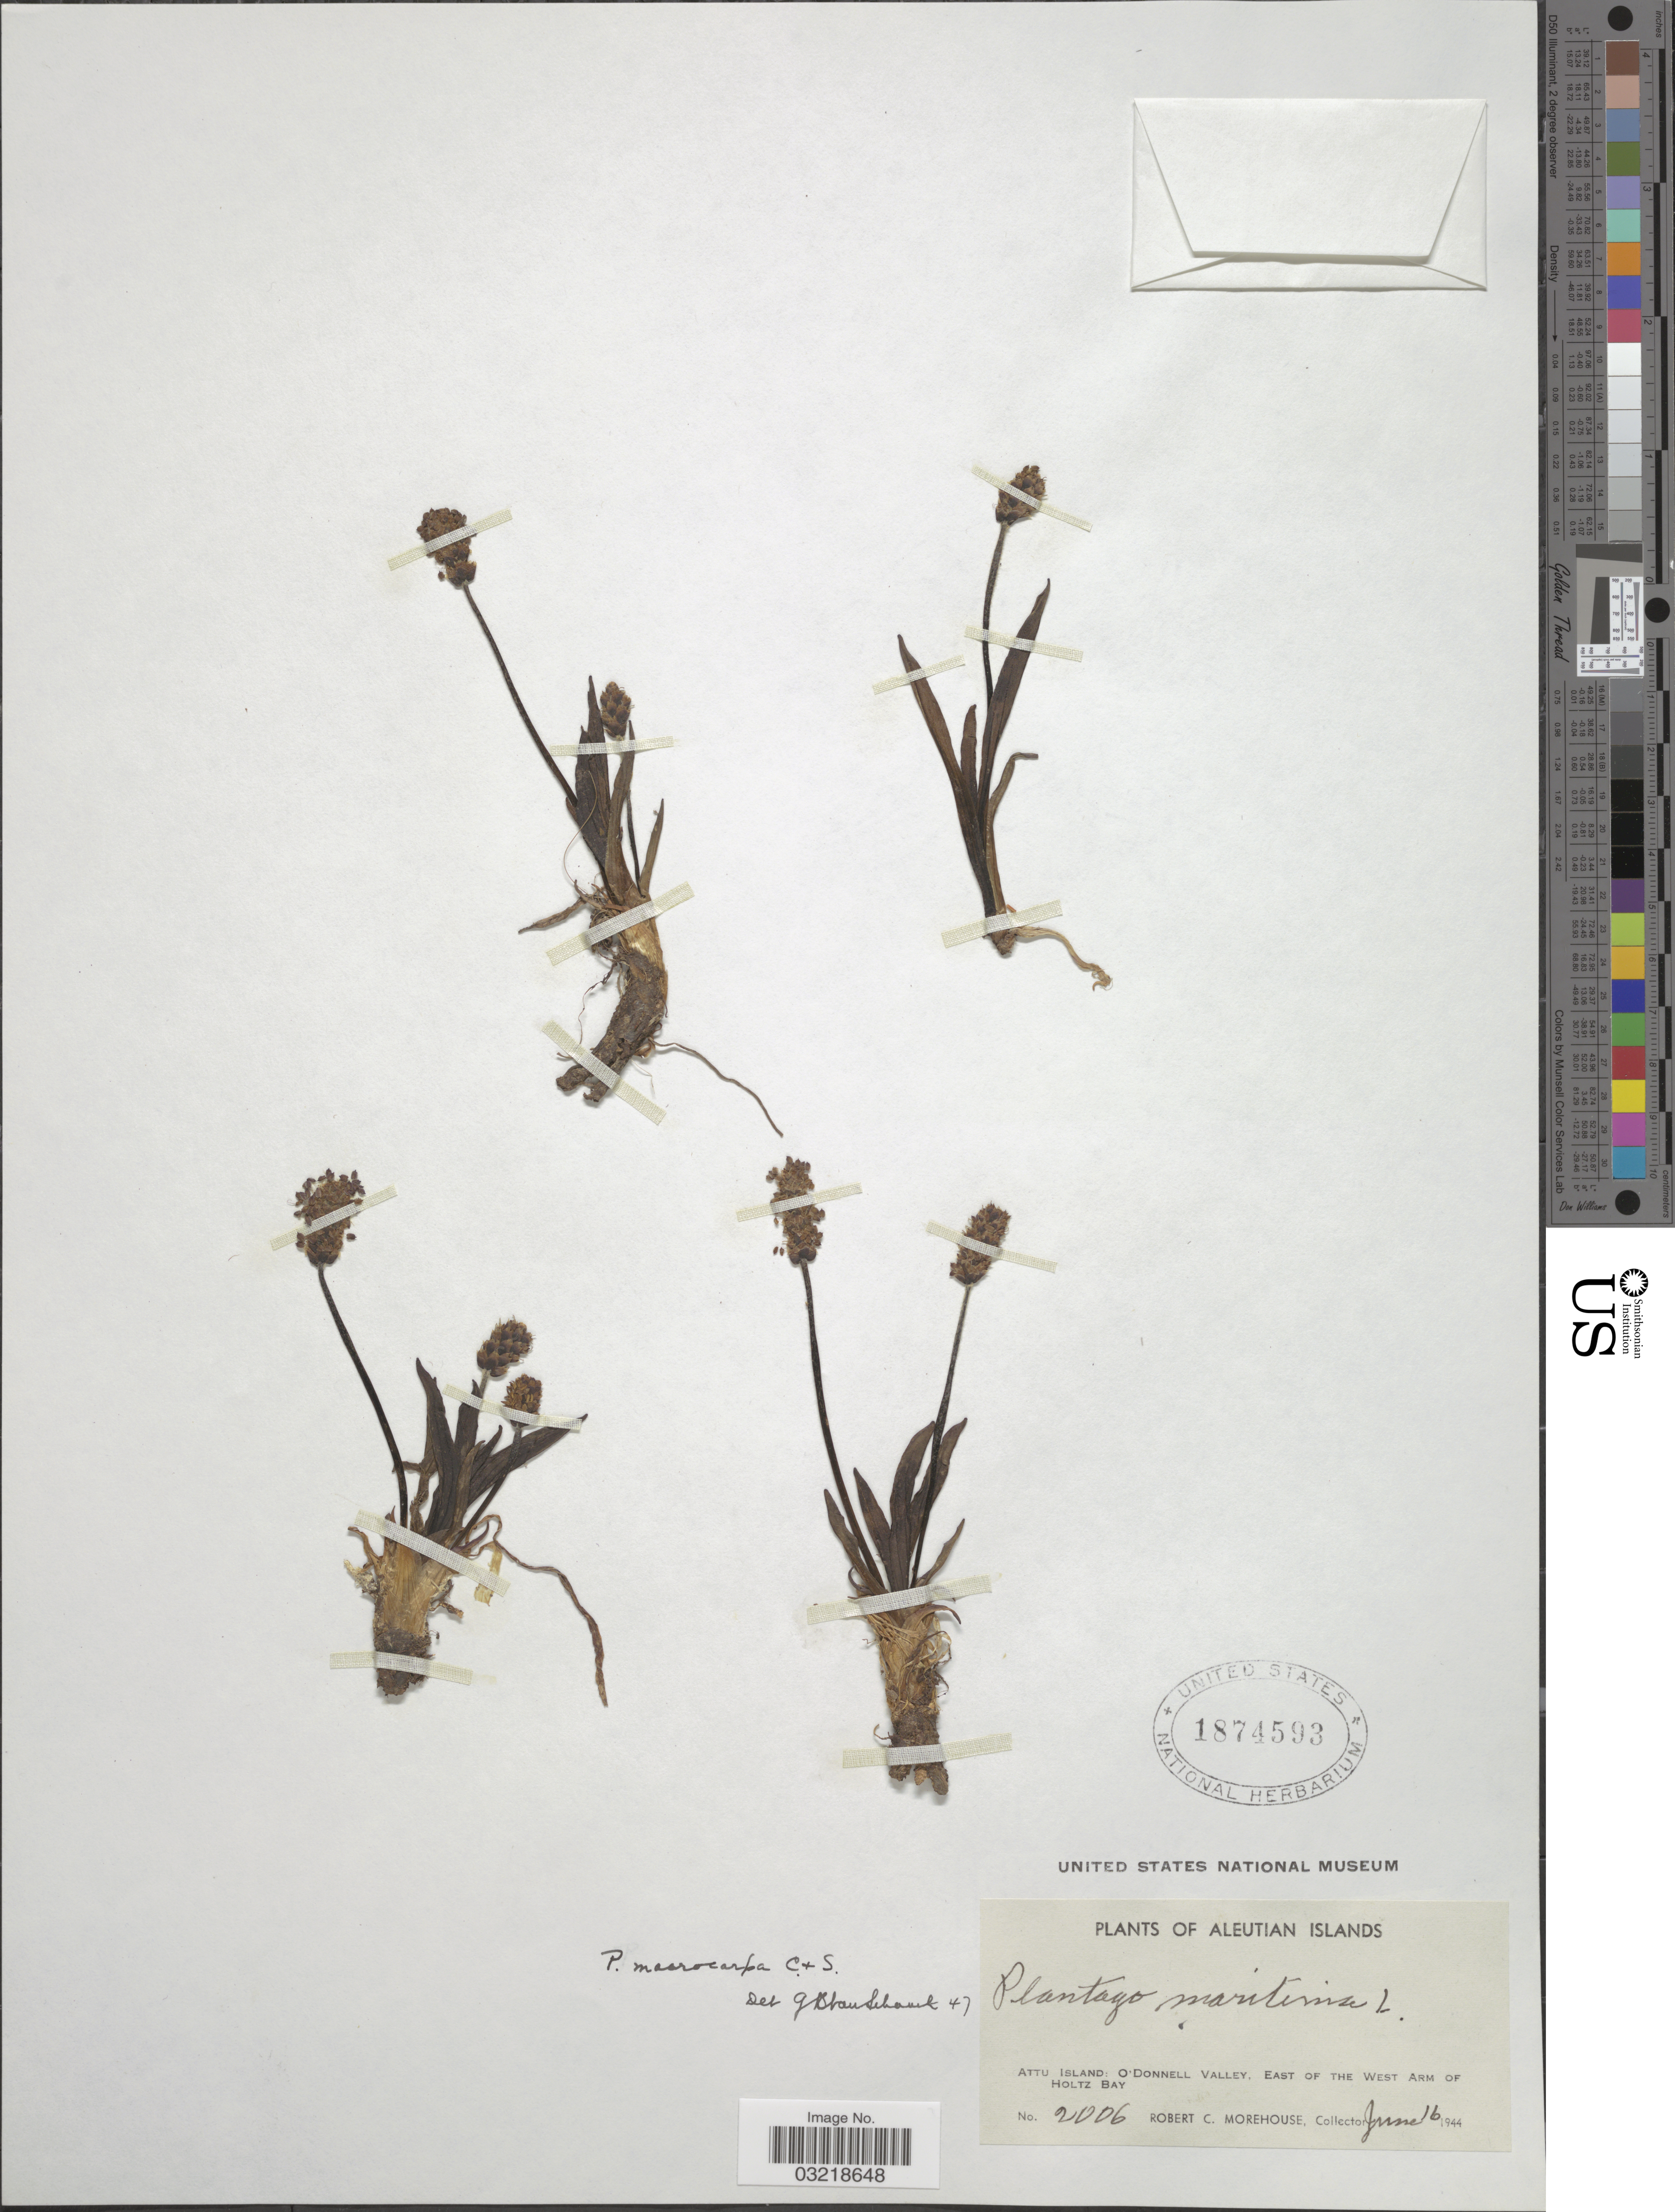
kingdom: Plantae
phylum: Tracheophyta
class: Magnoliopsida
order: Lamiales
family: Plantaginaceae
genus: Plantago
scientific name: Plantago macrocarpa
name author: Cham. & Schltdl.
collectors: R. Morehouse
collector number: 2006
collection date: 1944-06-16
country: United States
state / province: Alaska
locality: Aleutian Islands. Attu Island: O'Donnell Valley, East of the West Arm of Holtz Bay.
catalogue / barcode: US 1874593